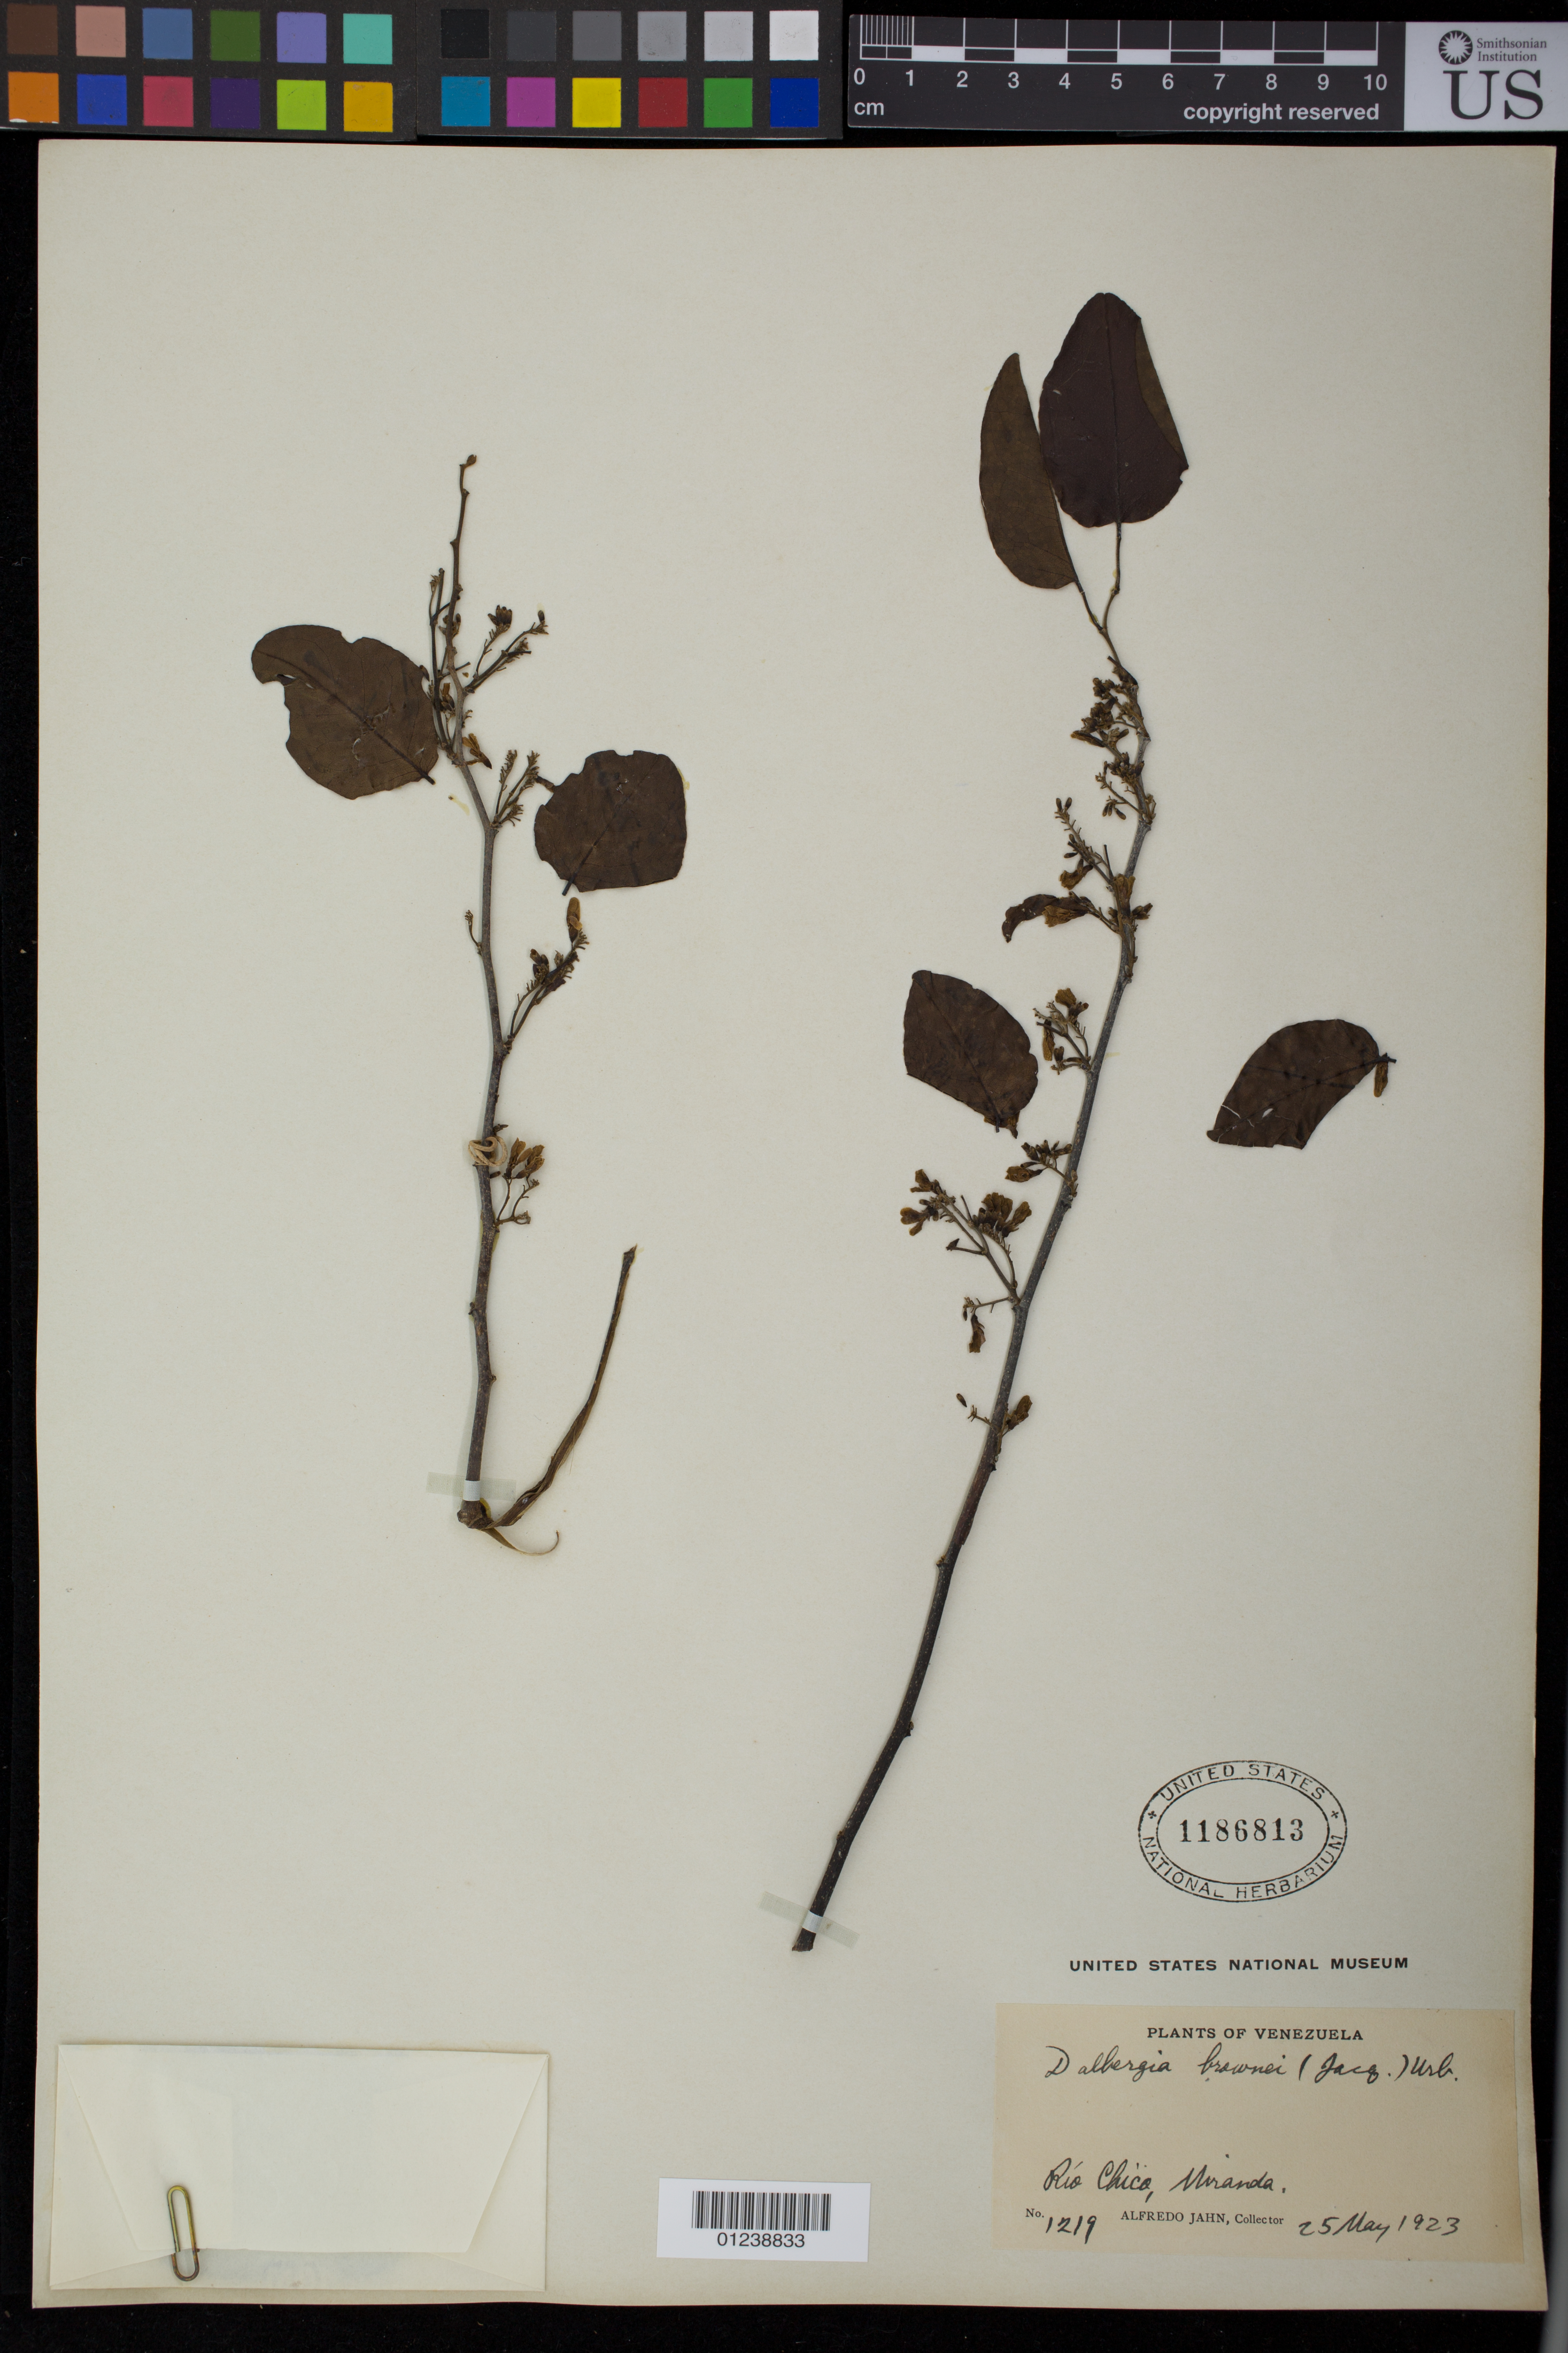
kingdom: Plantae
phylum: Tracheophyta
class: Magnoliopsida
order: Fabales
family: Fabaceae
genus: Dalbergia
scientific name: Dalbergia brownei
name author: (Jacq.) Schinz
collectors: A. Jahn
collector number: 1219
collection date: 1923-05-25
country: Venezuela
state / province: Miranda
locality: Rio Chico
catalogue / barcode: US 1186813